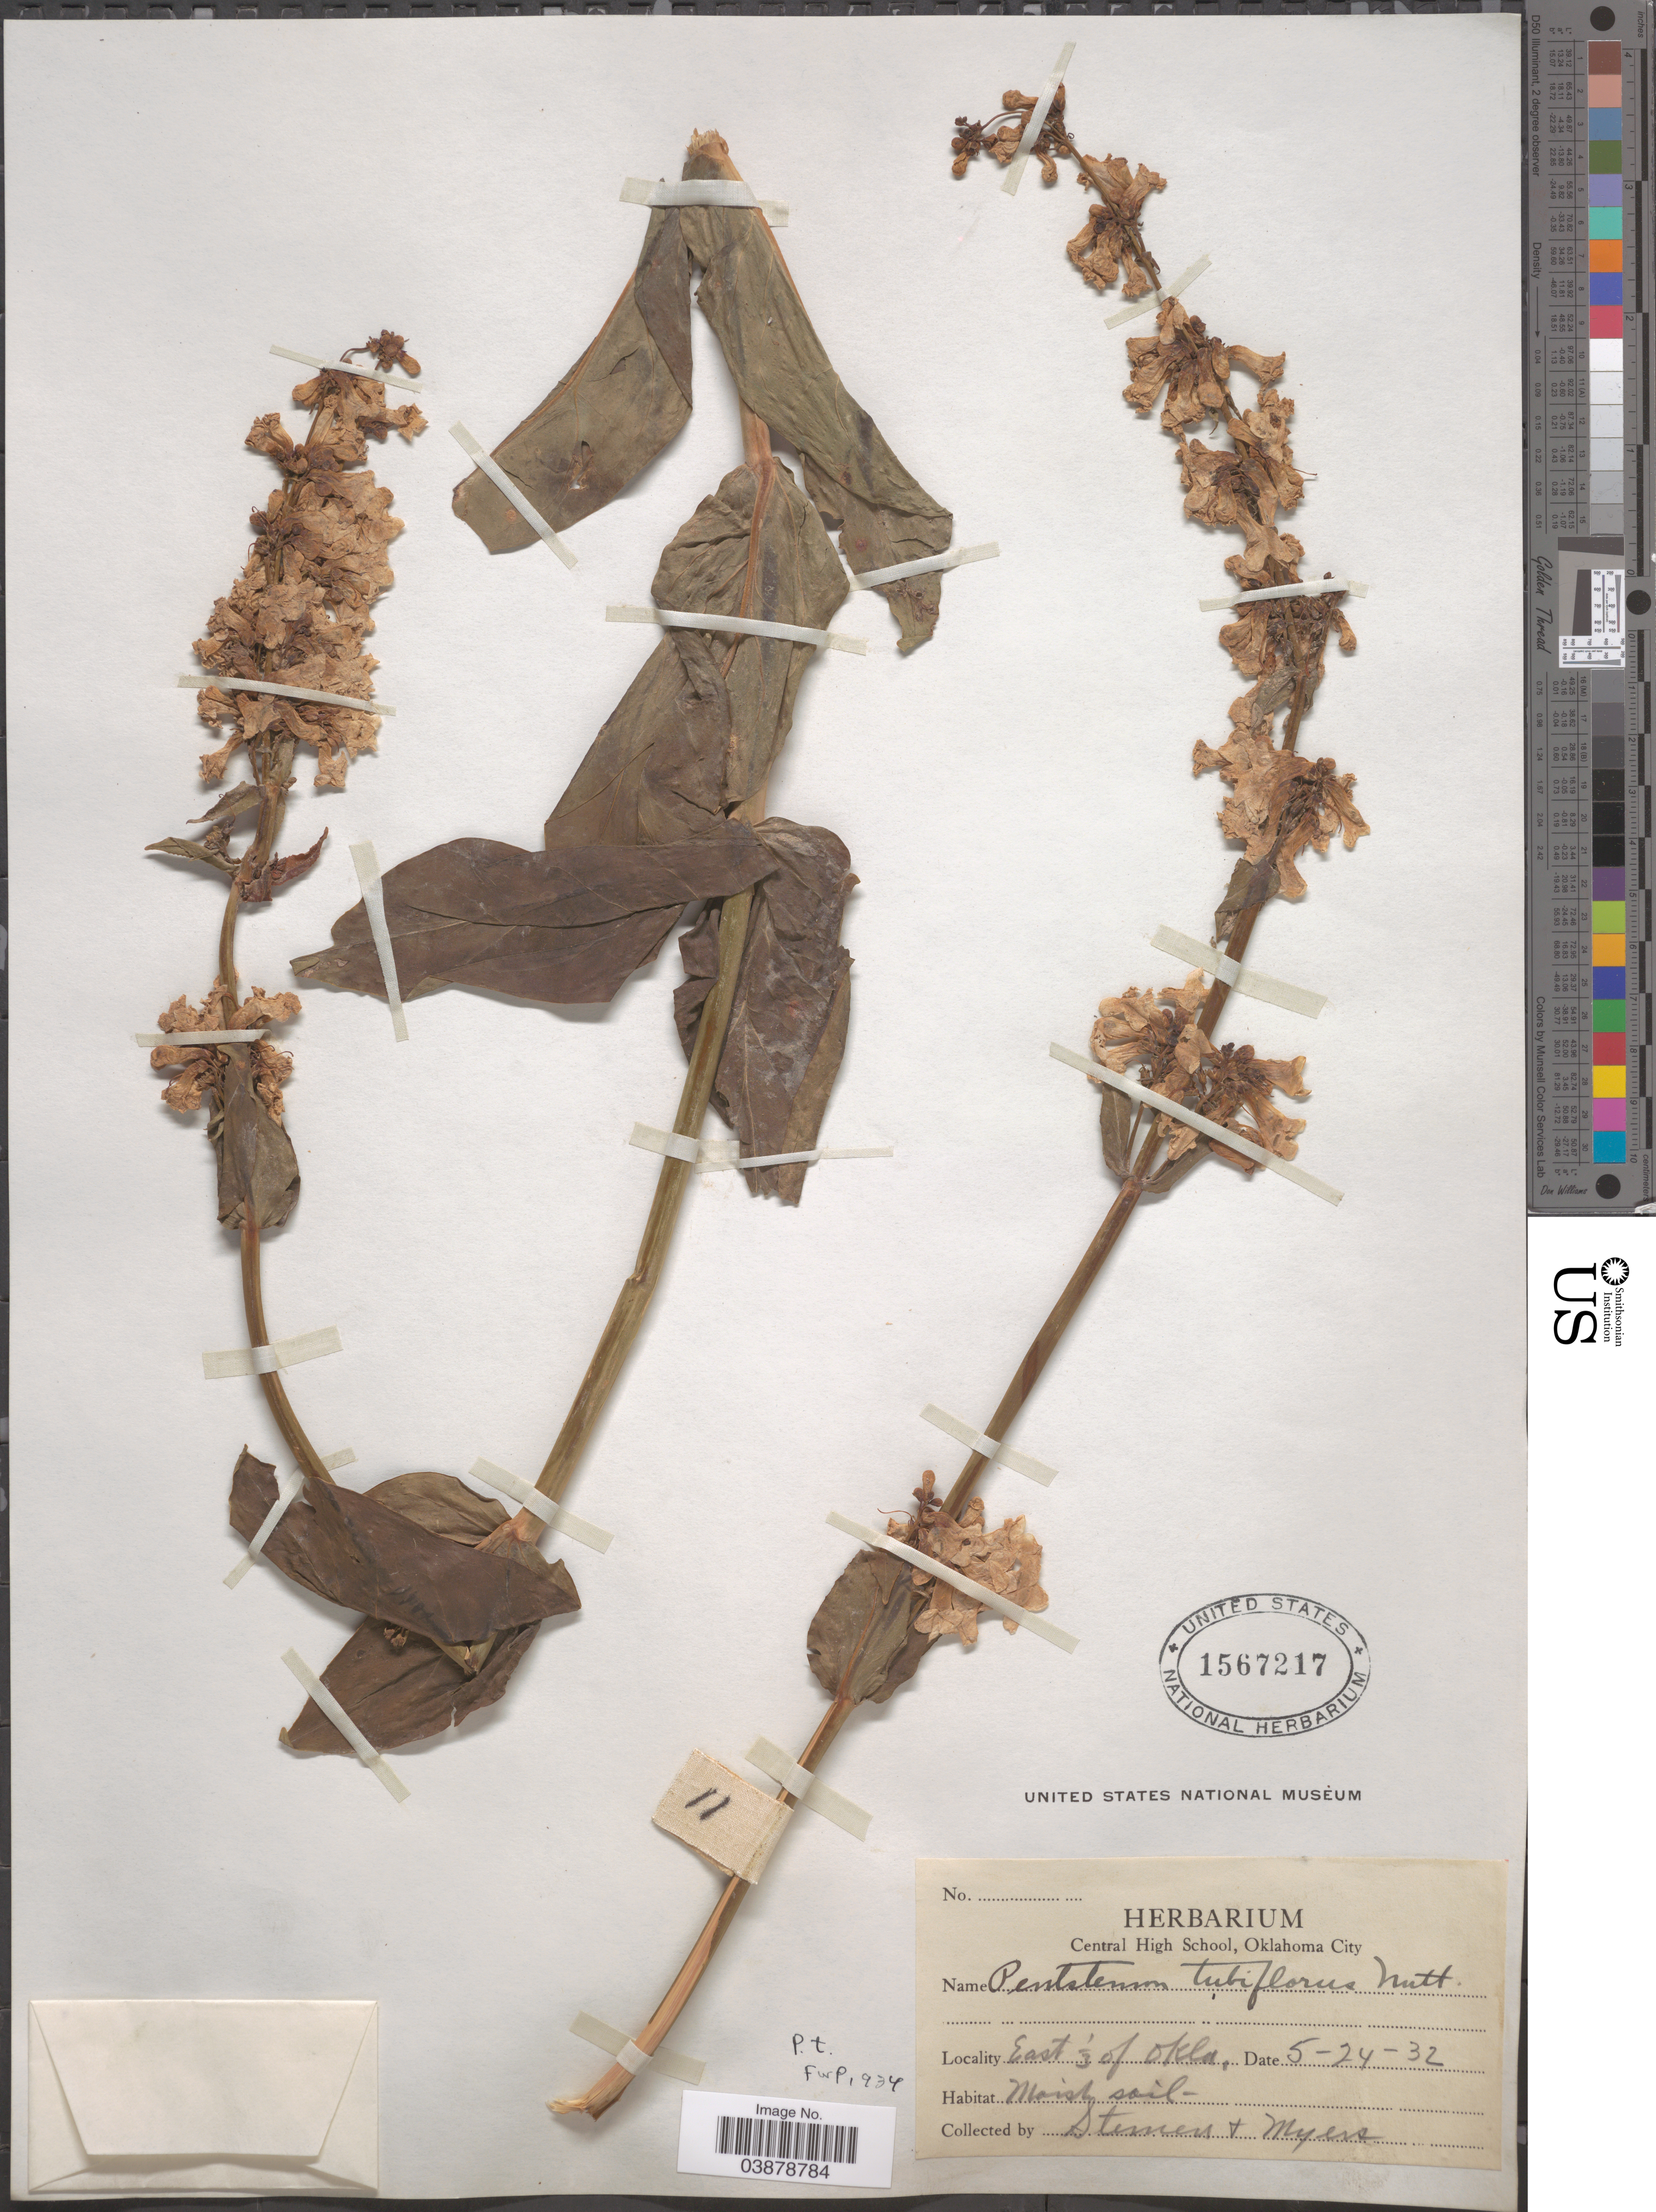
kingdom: Plantae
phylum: Tracheophyta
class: Magnoliopsida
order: Lamiales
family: Plantaginaceae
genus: Penstemon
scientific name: Penstemon tubaeflorus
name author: Nutt.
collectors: -. Stevens & Myers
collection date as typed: Transcribed d/m/y: 24/5/32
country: United States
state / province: Oklahoma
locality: East 1/3 of Okla.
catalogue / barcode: US 1567217